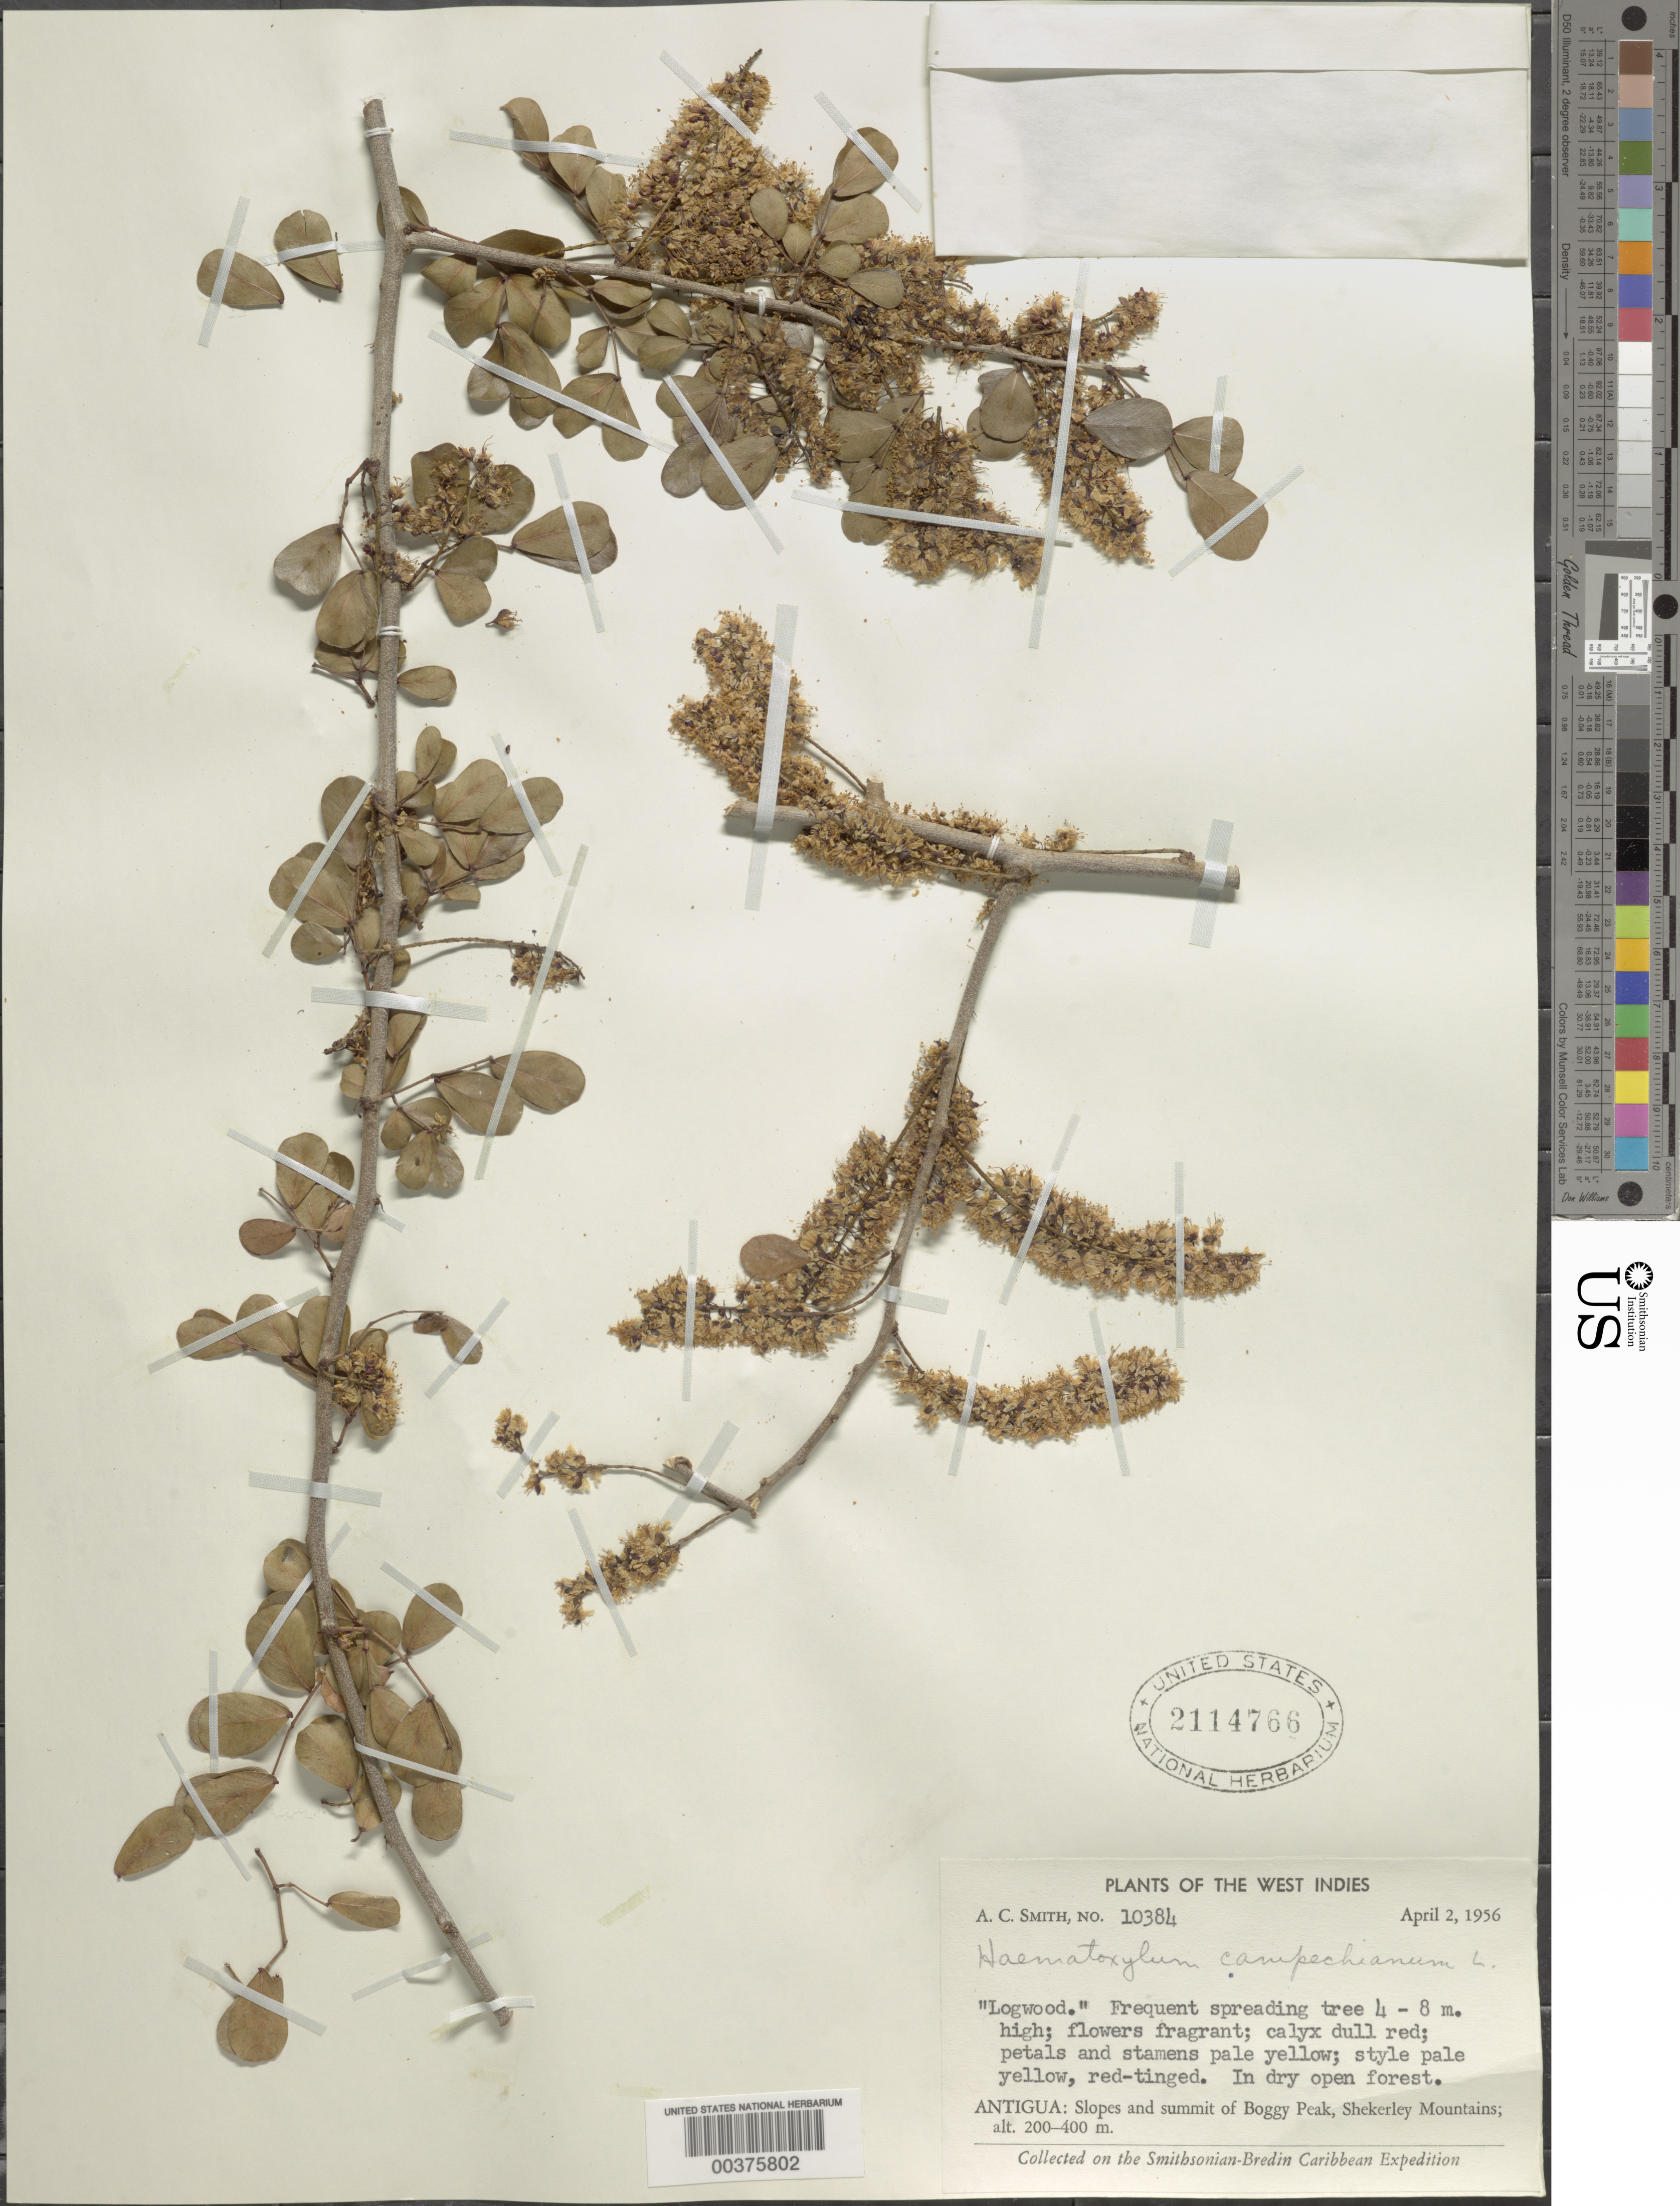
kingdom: Plantae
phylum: Tracheophyta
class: Magnoliopsida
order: Fabales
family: Fabaceae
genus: Haematoxylum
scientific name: Haematoxylum campechianum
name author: L.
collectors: A. C. Smith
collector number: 10384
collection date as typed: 02 Apr 1956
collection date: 1956-04-02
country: Antigua and Barbuda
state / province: Saint Mary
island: Antigua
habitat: Dry open forest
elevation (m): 200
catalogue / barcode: US 2114766